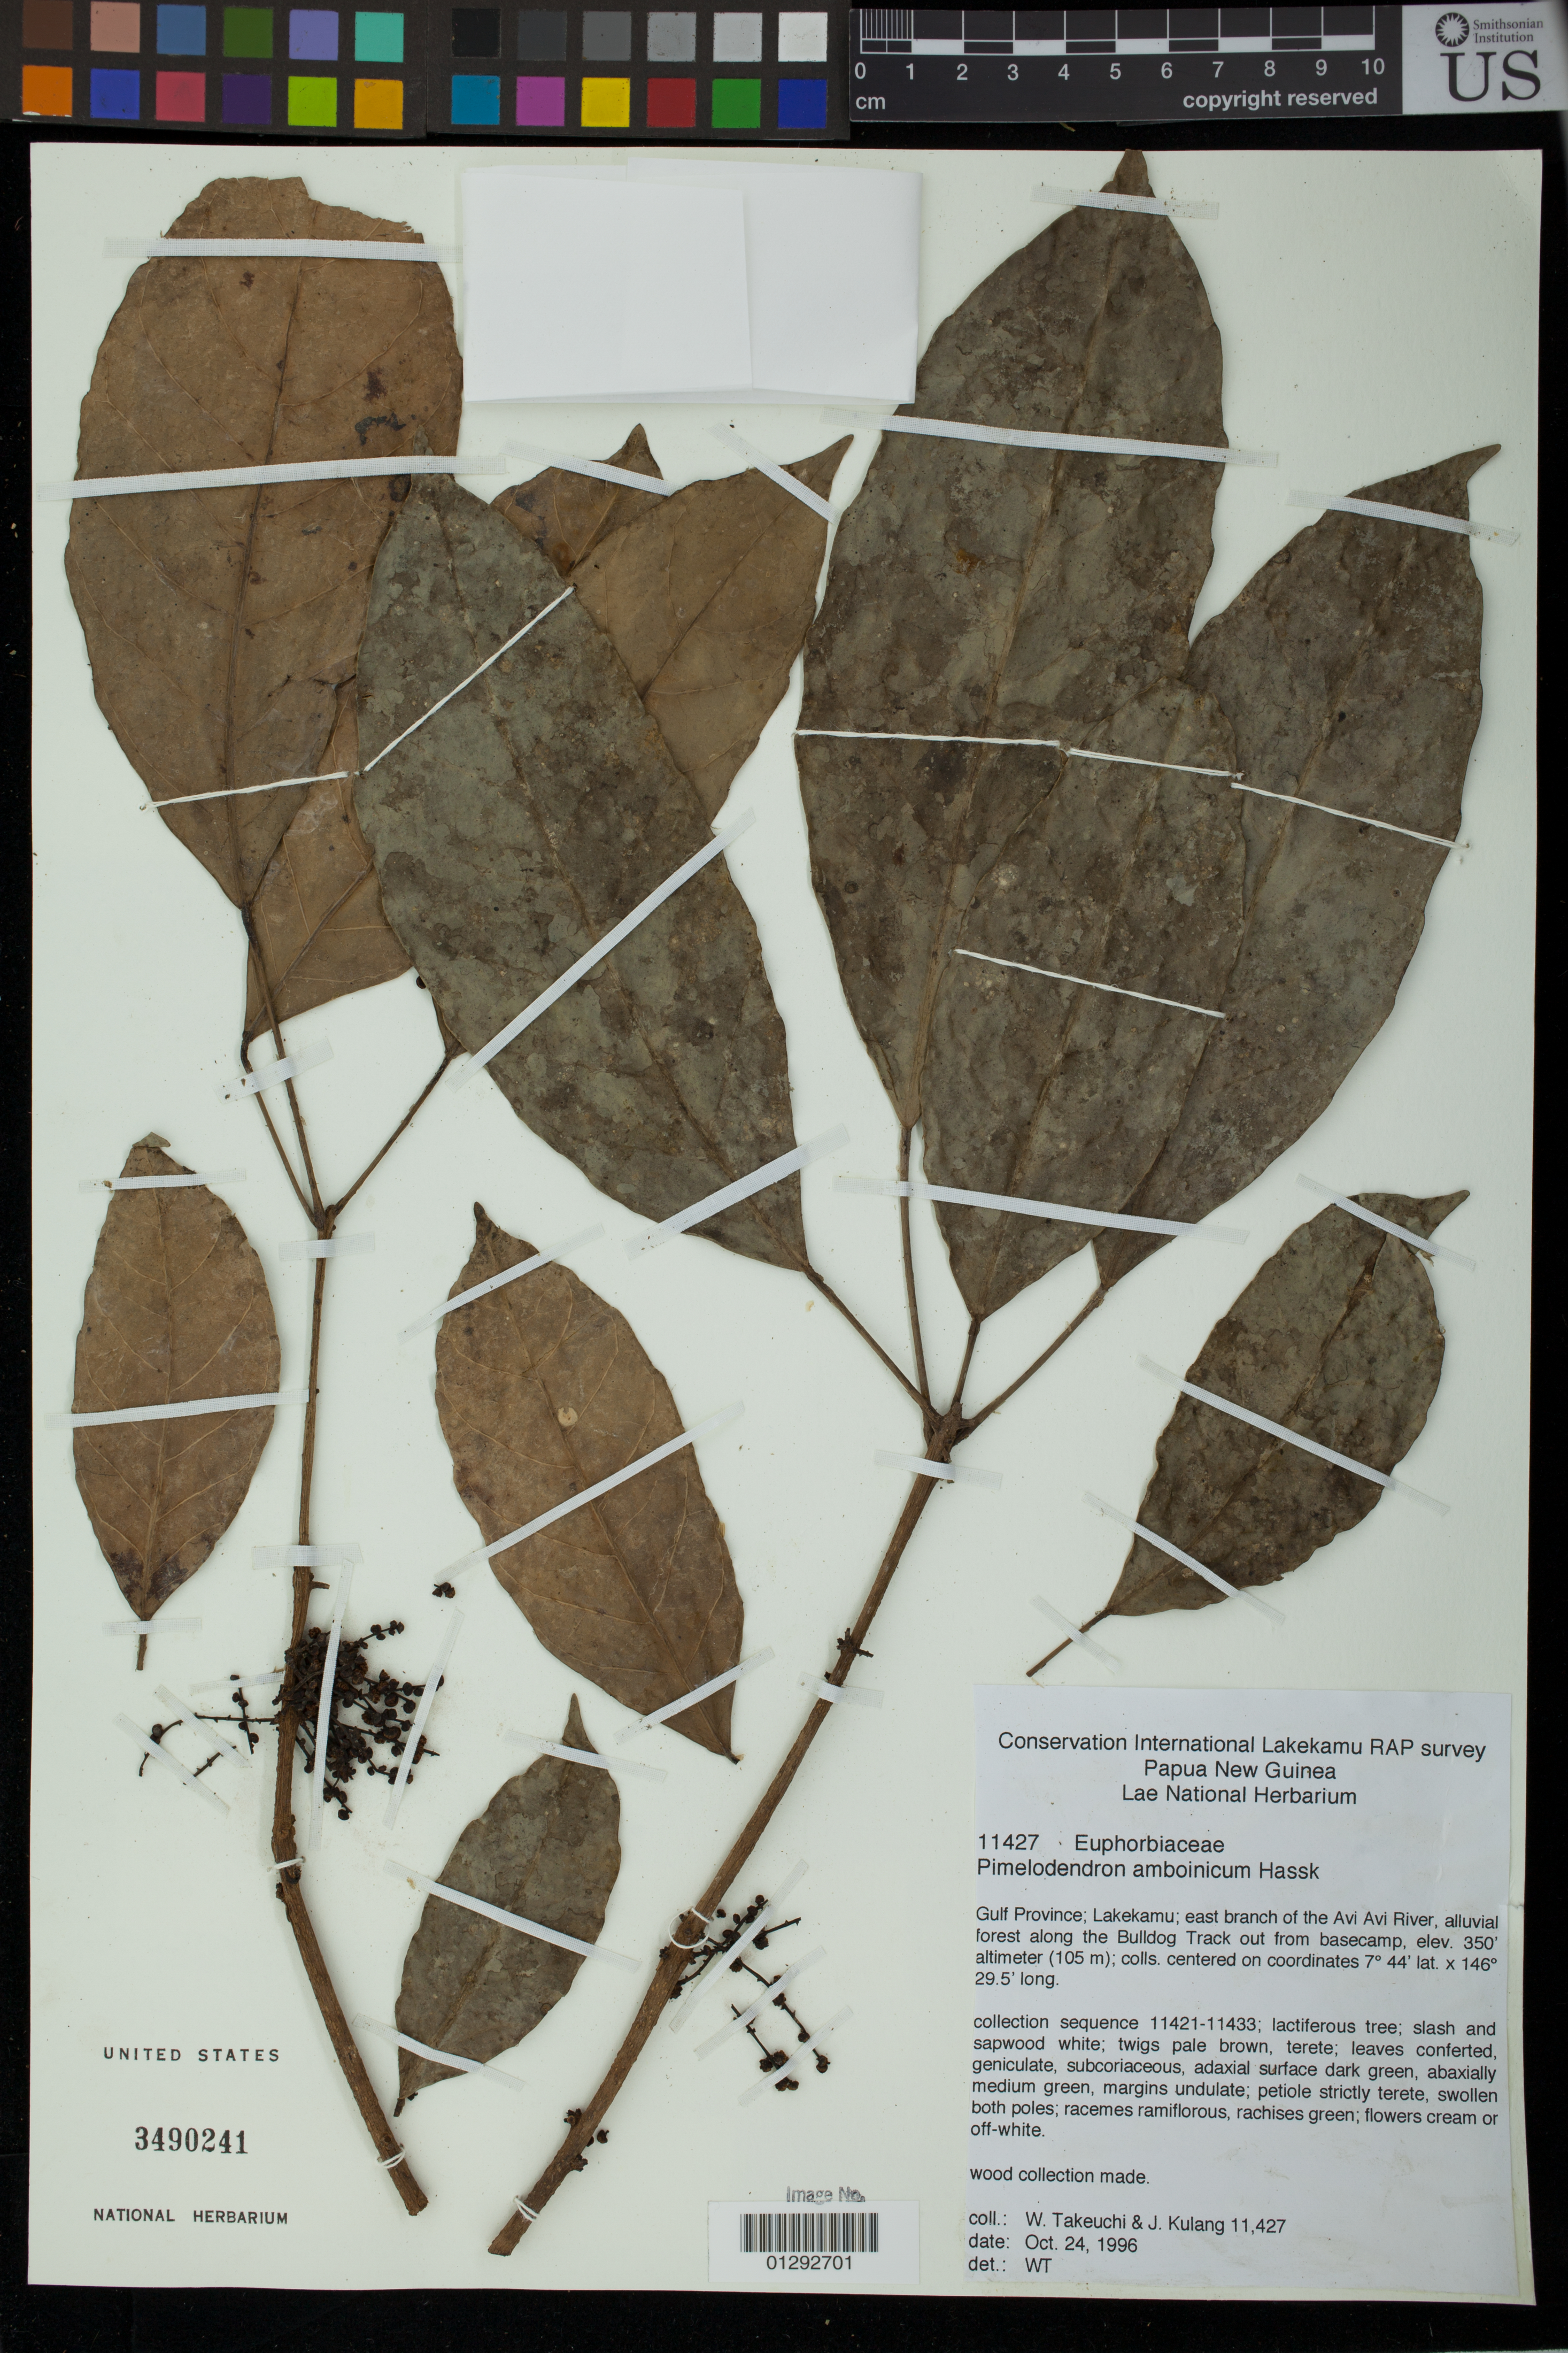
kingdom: Plantae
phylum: Tracheophyta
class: Magnoliopsida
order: Malpighiales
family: Euphorbiaceae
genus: Pimelodendron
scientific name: Pimelodendron amboinicum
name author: Hassk.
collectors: W. N. Takeuchi & J. Kulang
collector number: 11427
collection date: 1996-10-24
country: Papua New Guinea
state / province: Gulf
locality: Lakekamu: east branch of the Avi Avi River, alluvial forest along the Bulldog Track out from basecamp.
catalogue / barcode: US 3490241